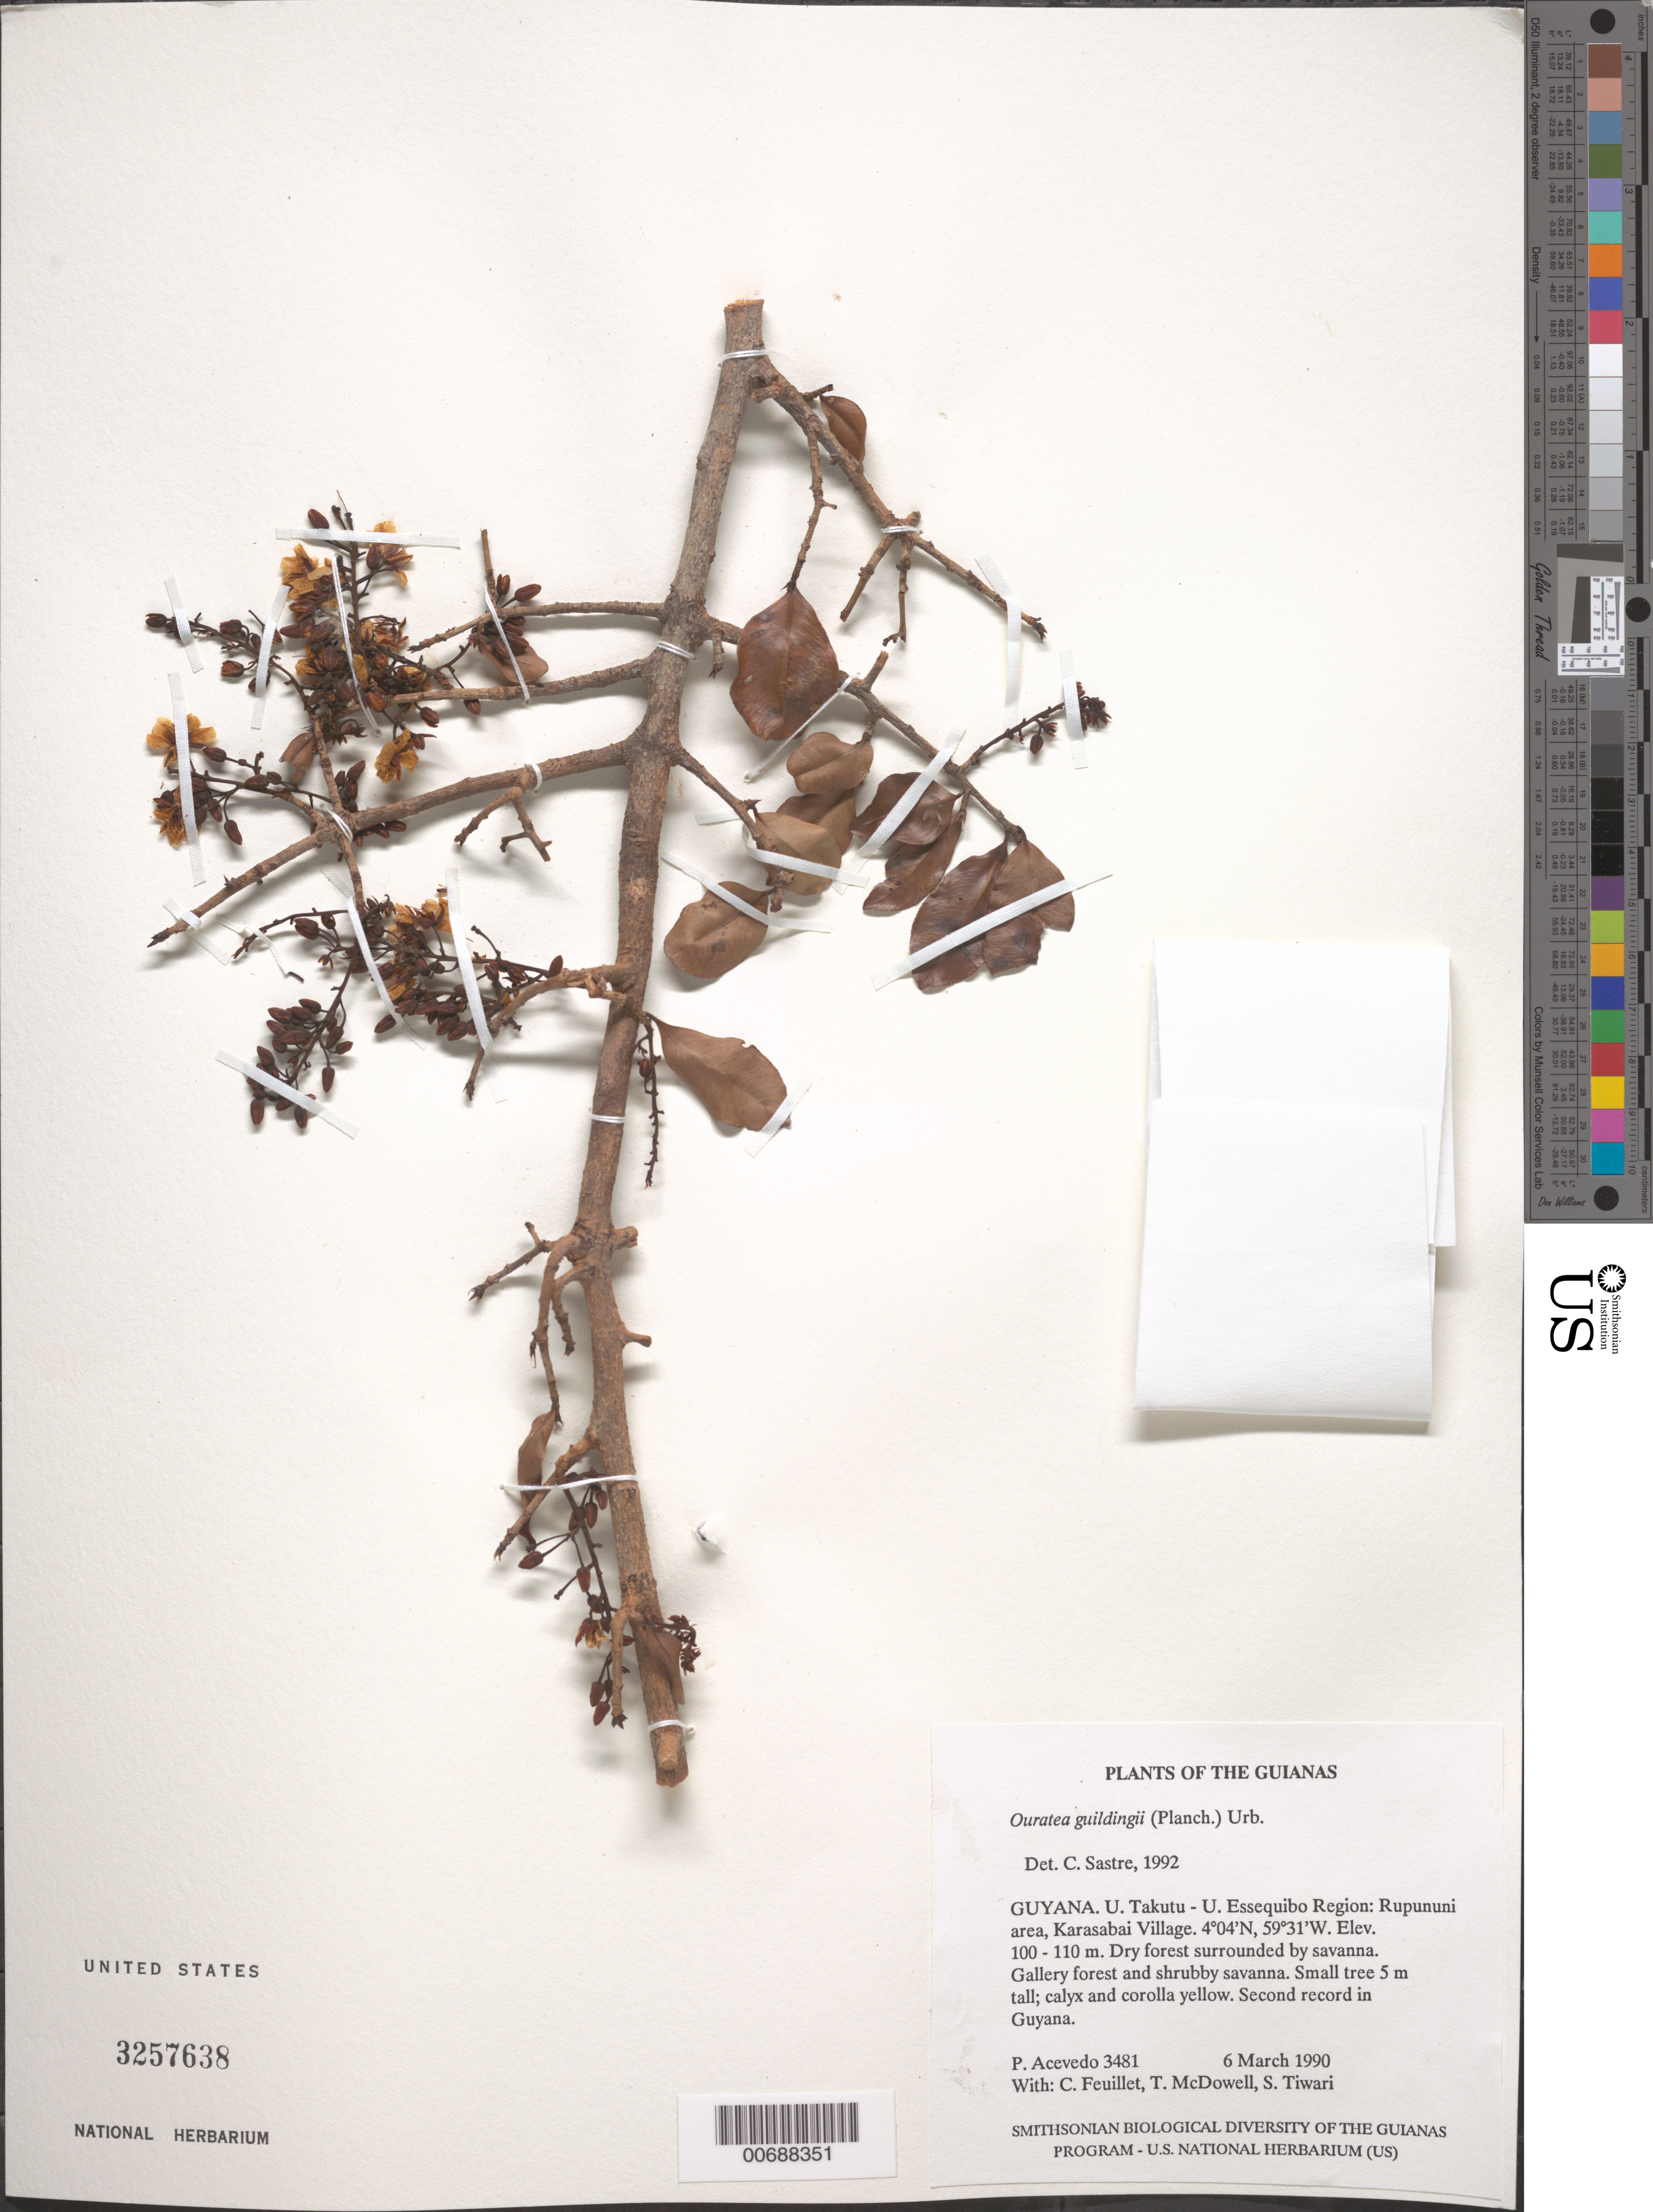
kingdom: Plantae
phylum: Tracheophyta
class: Magnoliopsida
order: Malpighiales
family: Ochnaceae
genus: Ouratea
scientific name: Ouratea guildingii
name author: (Planch.) Urb.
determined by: Sastre, C. H. L.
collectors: P. Acevedo-Rodr., C. Feuillet, T. McDowell & S. Tiwari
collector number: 3481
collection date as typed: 06 Mar 1990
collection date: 1990-03-06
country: Guyana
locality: U. Takutu - U. Essequibo. Rupununi area, Karasabai Village.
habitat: Dry forest surrounded by savanna. Gallery forest and shrubby savanna.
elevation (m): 100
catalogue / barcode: US 3257638